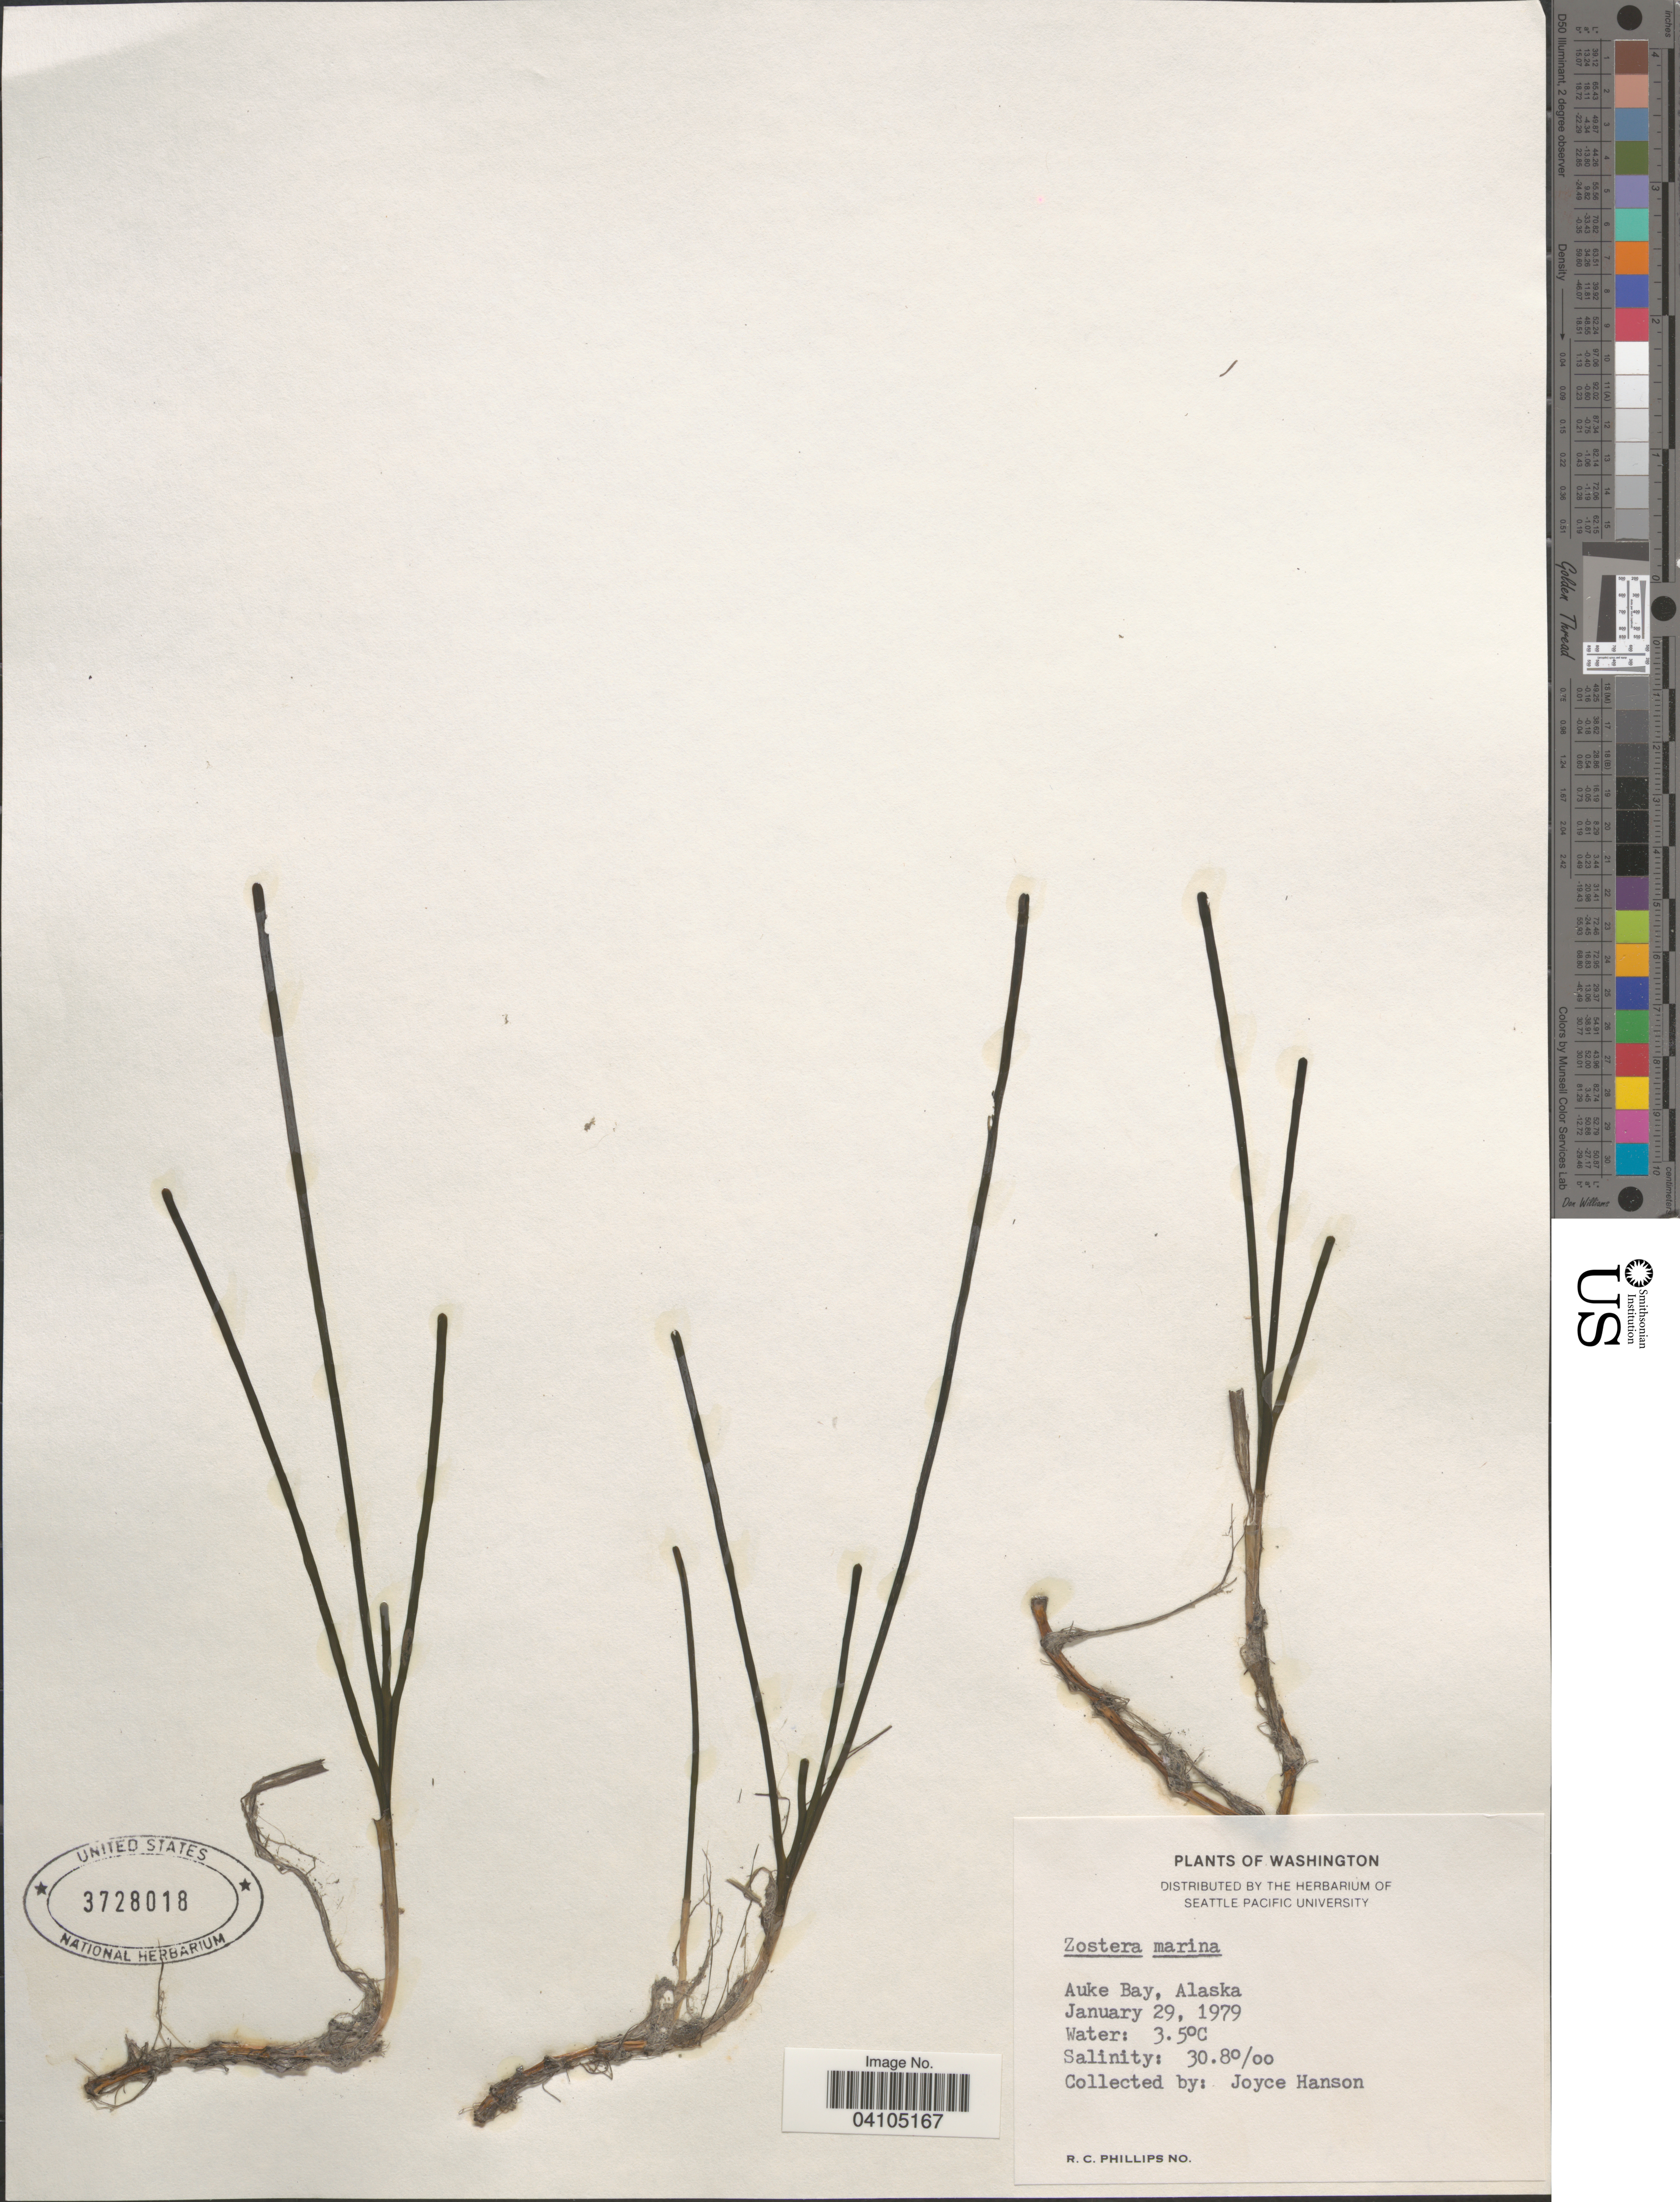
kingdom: Plantae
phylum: Tracheophyta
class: Liliopsida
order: Alismatales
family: Zosteraceae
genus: Zostera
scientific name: Zostera marina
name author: L.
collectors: J. Hanson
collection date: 1979-01-29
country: United States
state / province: Alaska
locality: Auke Bay.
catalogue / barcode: US 3728018